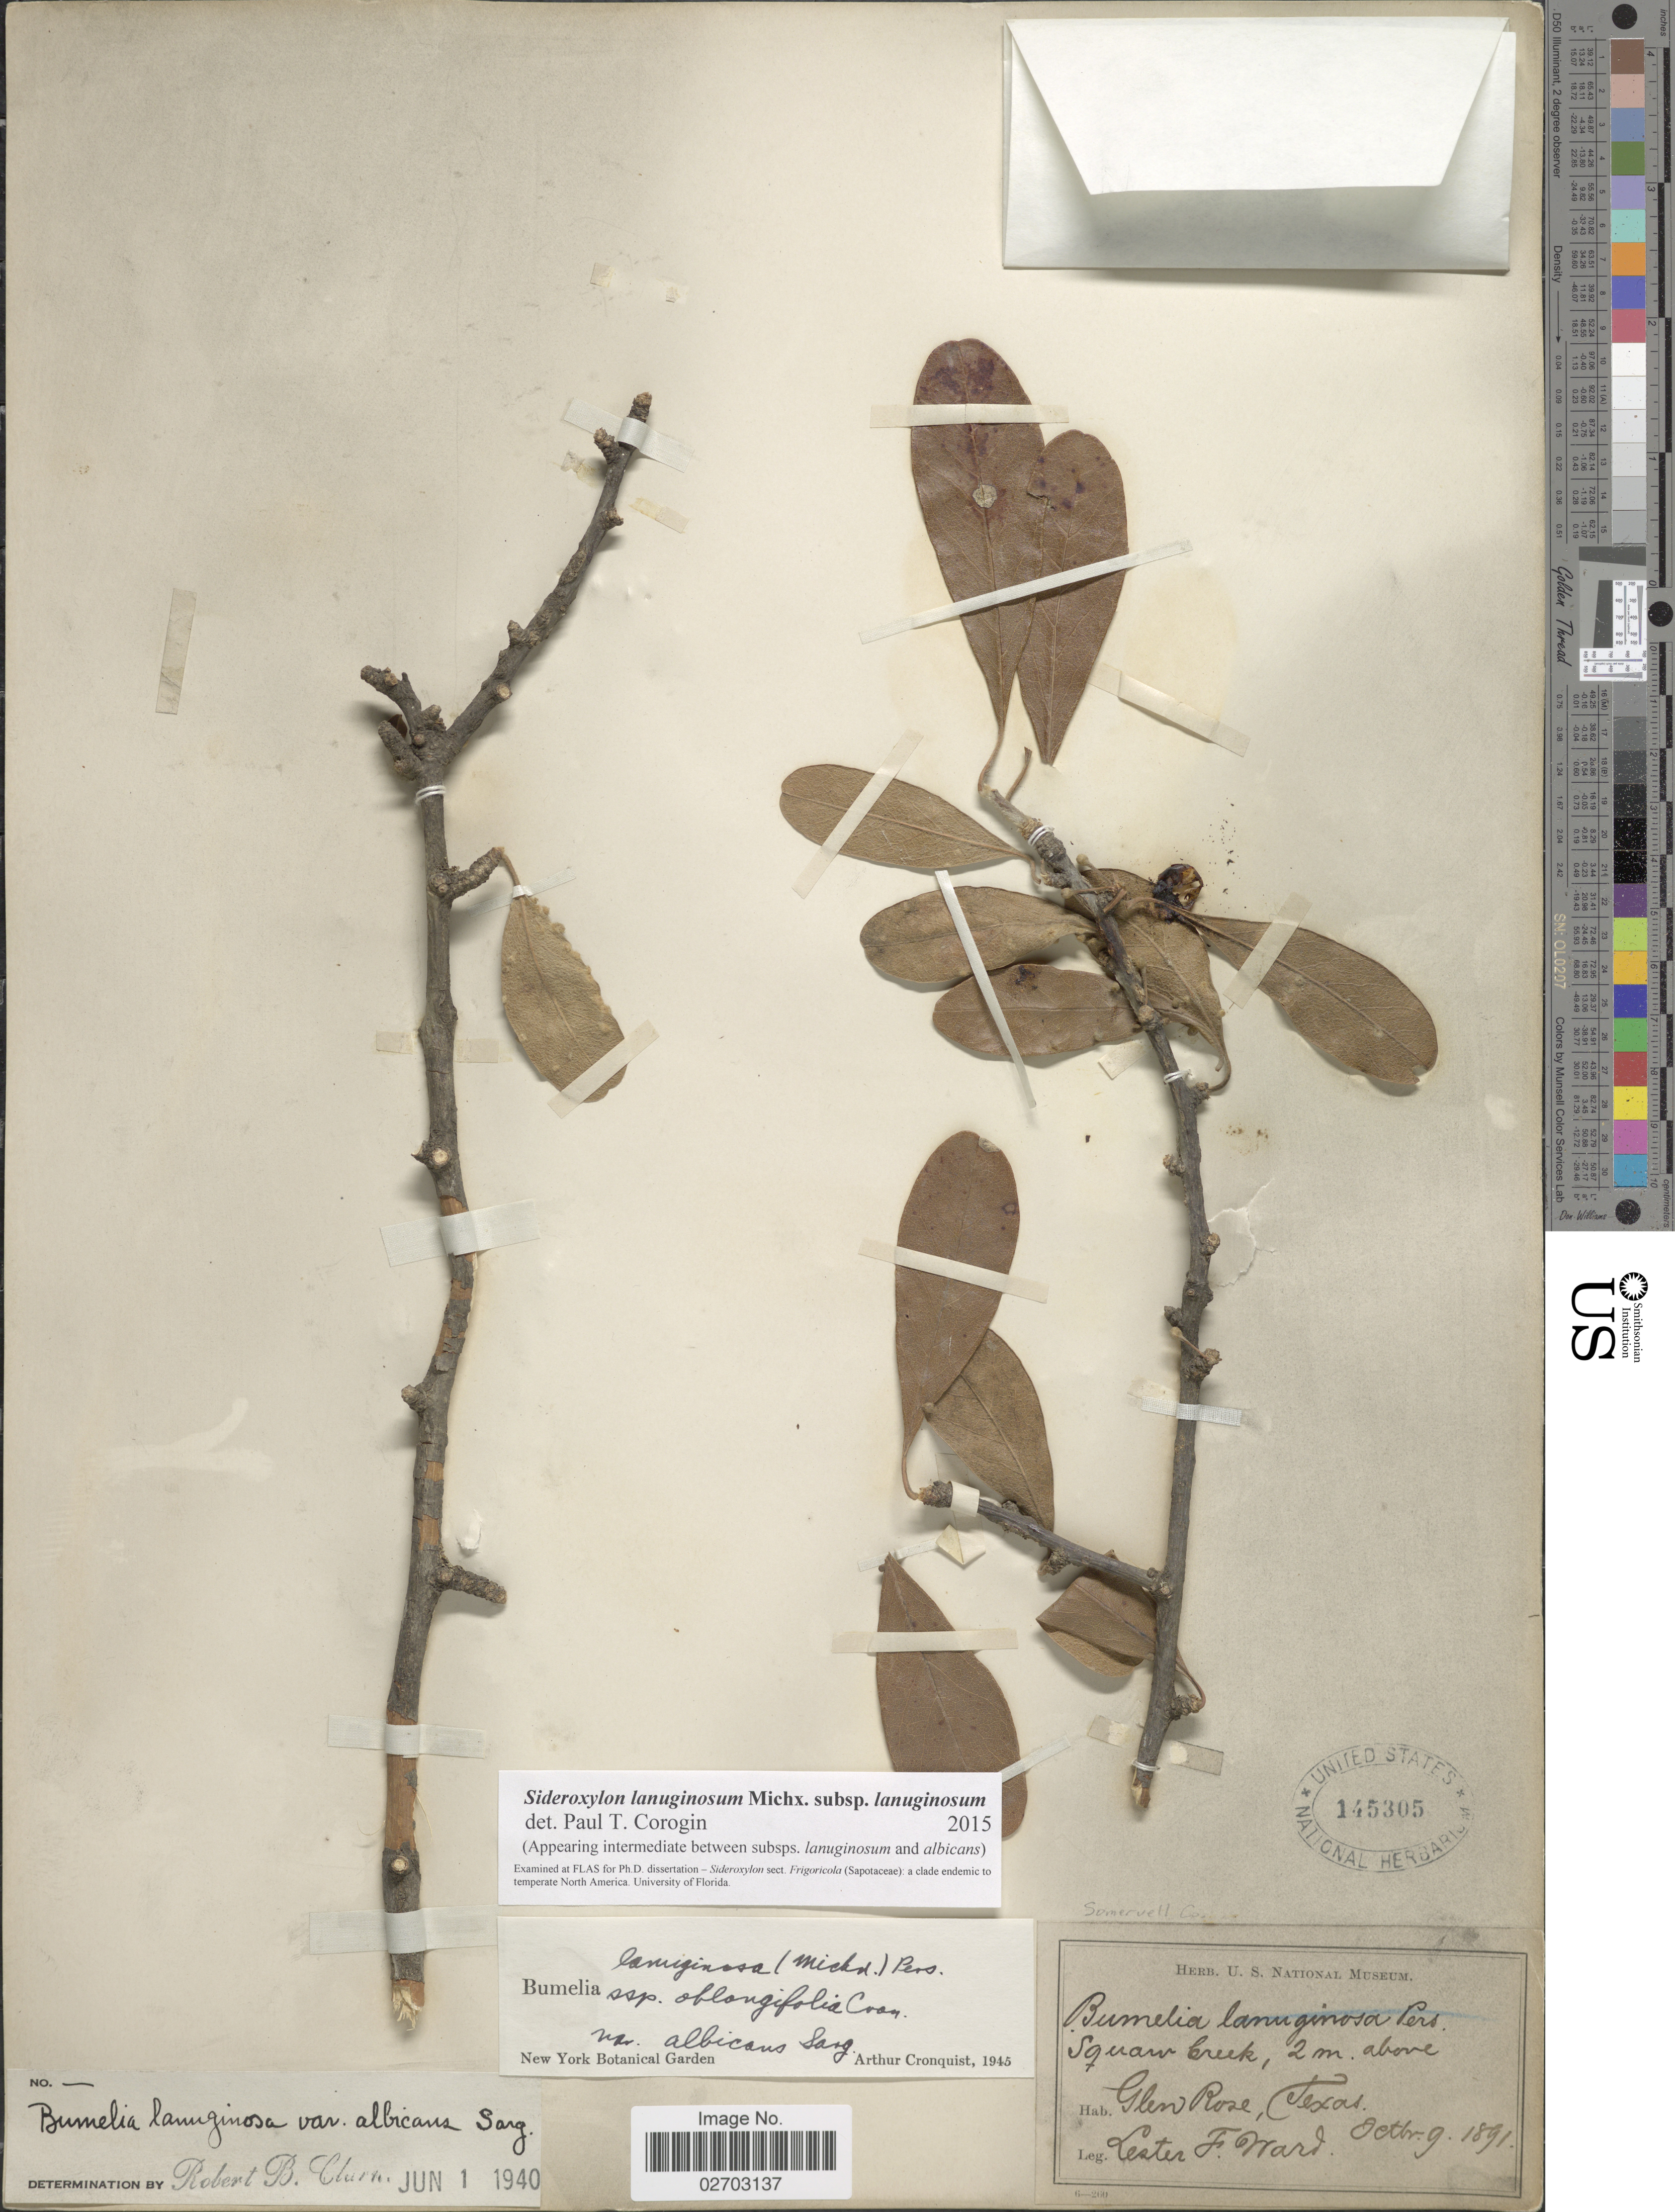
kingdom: Plantae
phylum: Tracheophyta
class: Magnoliopsida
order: Ericales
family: Sapotaceae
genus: Sideroxylon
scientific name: Sideroxylon lanuginosum subsp. lanuginosum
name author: Michx.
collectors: L. F. Ward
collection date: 1891-10-09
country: United States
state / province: Texas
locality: Squaw Creek, 2 m. above Glen Rose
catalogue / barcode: US 145305